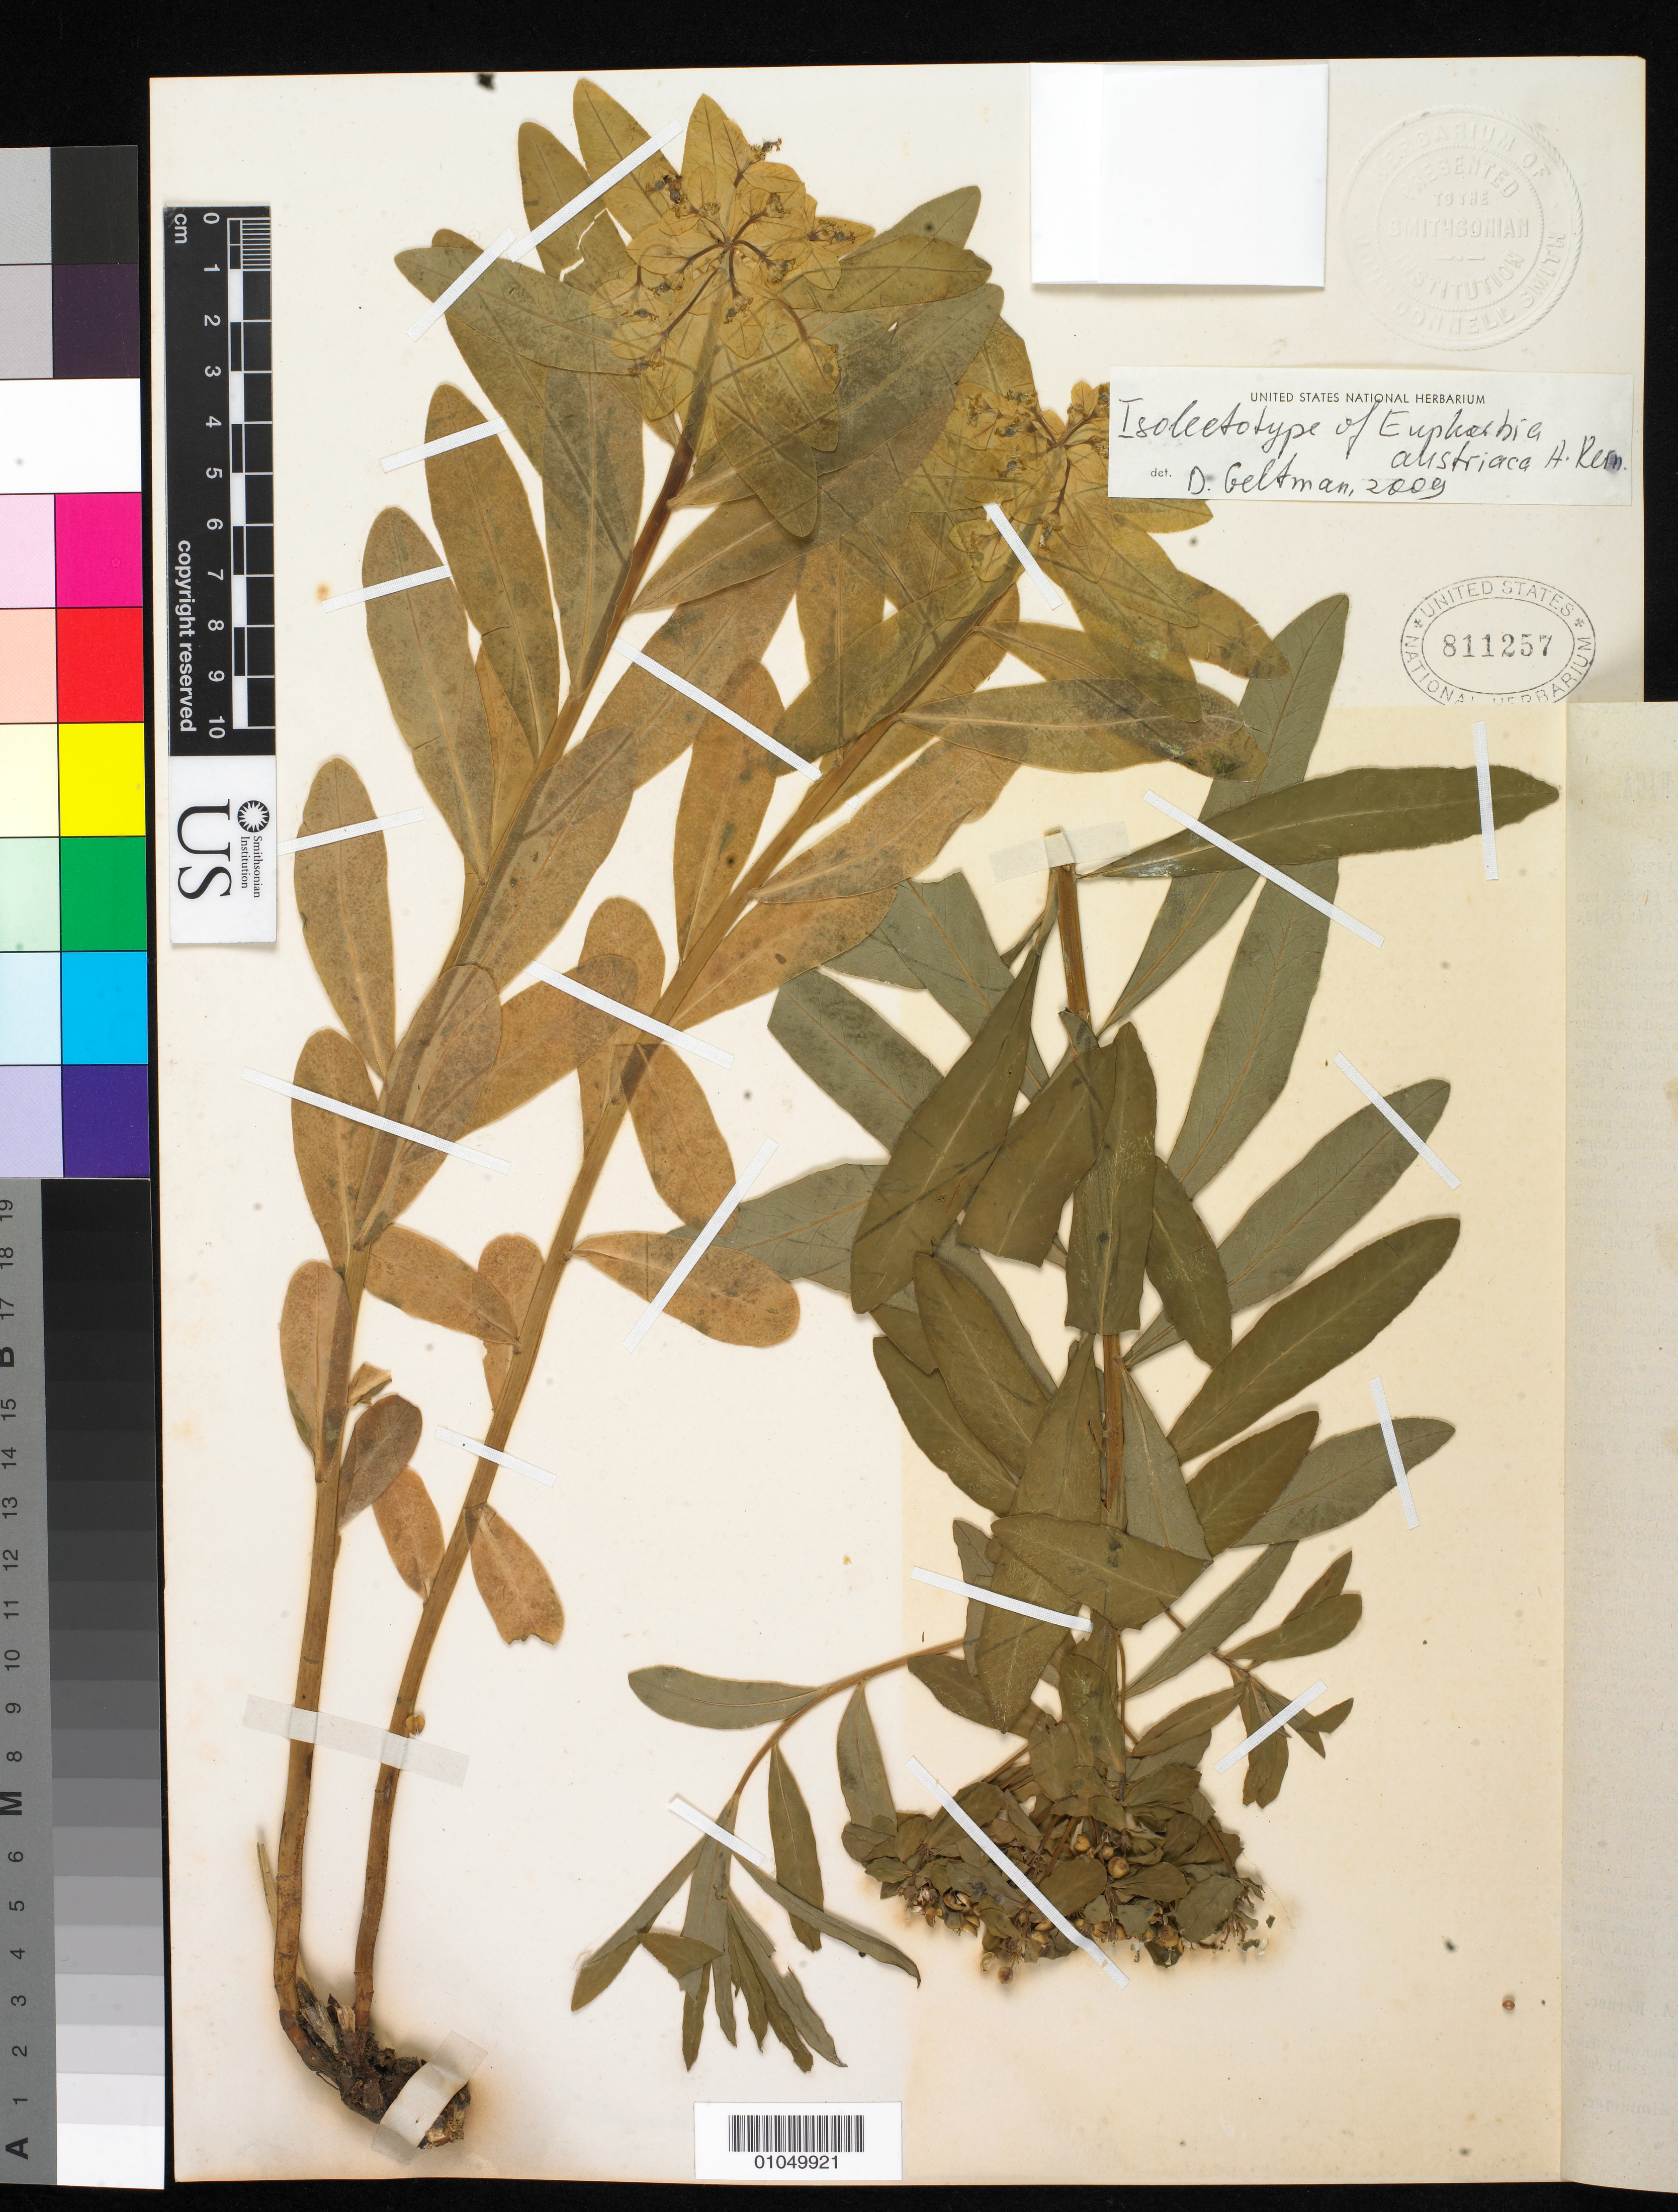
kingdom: Plantae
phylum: Tracheophyta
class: Magnoliopsida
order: Malpighiales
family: Euphorbiaceae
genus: Euphorbia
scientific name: Euphorbia austriaca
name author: Kerner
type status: Type Collection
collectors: A. Kerner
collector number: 867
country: Austria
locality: Austria superior. In regione montana et subalpina montis Bodenwies (false Bubenwies) ad confines Stiriae superioris in valle Unterlaussa.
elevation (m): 800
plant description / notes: Protologue not seen; Flora Exsicatta Austro-Hungarica label attached to sheet suggests Euphorbia austriaca A. Kerner may be a nom. nov. for Euphorbia pilosa var. lasiocarpa Neilr. (non E. lasiocarpa Klotzsch 1843, nec E. lasiocarpa C. Koch 1848).; Presumably a syntype; annotated by D. Geltman (2009) as "isolectotype", lectotype publication not found, May 2011.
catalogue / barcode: US 811257